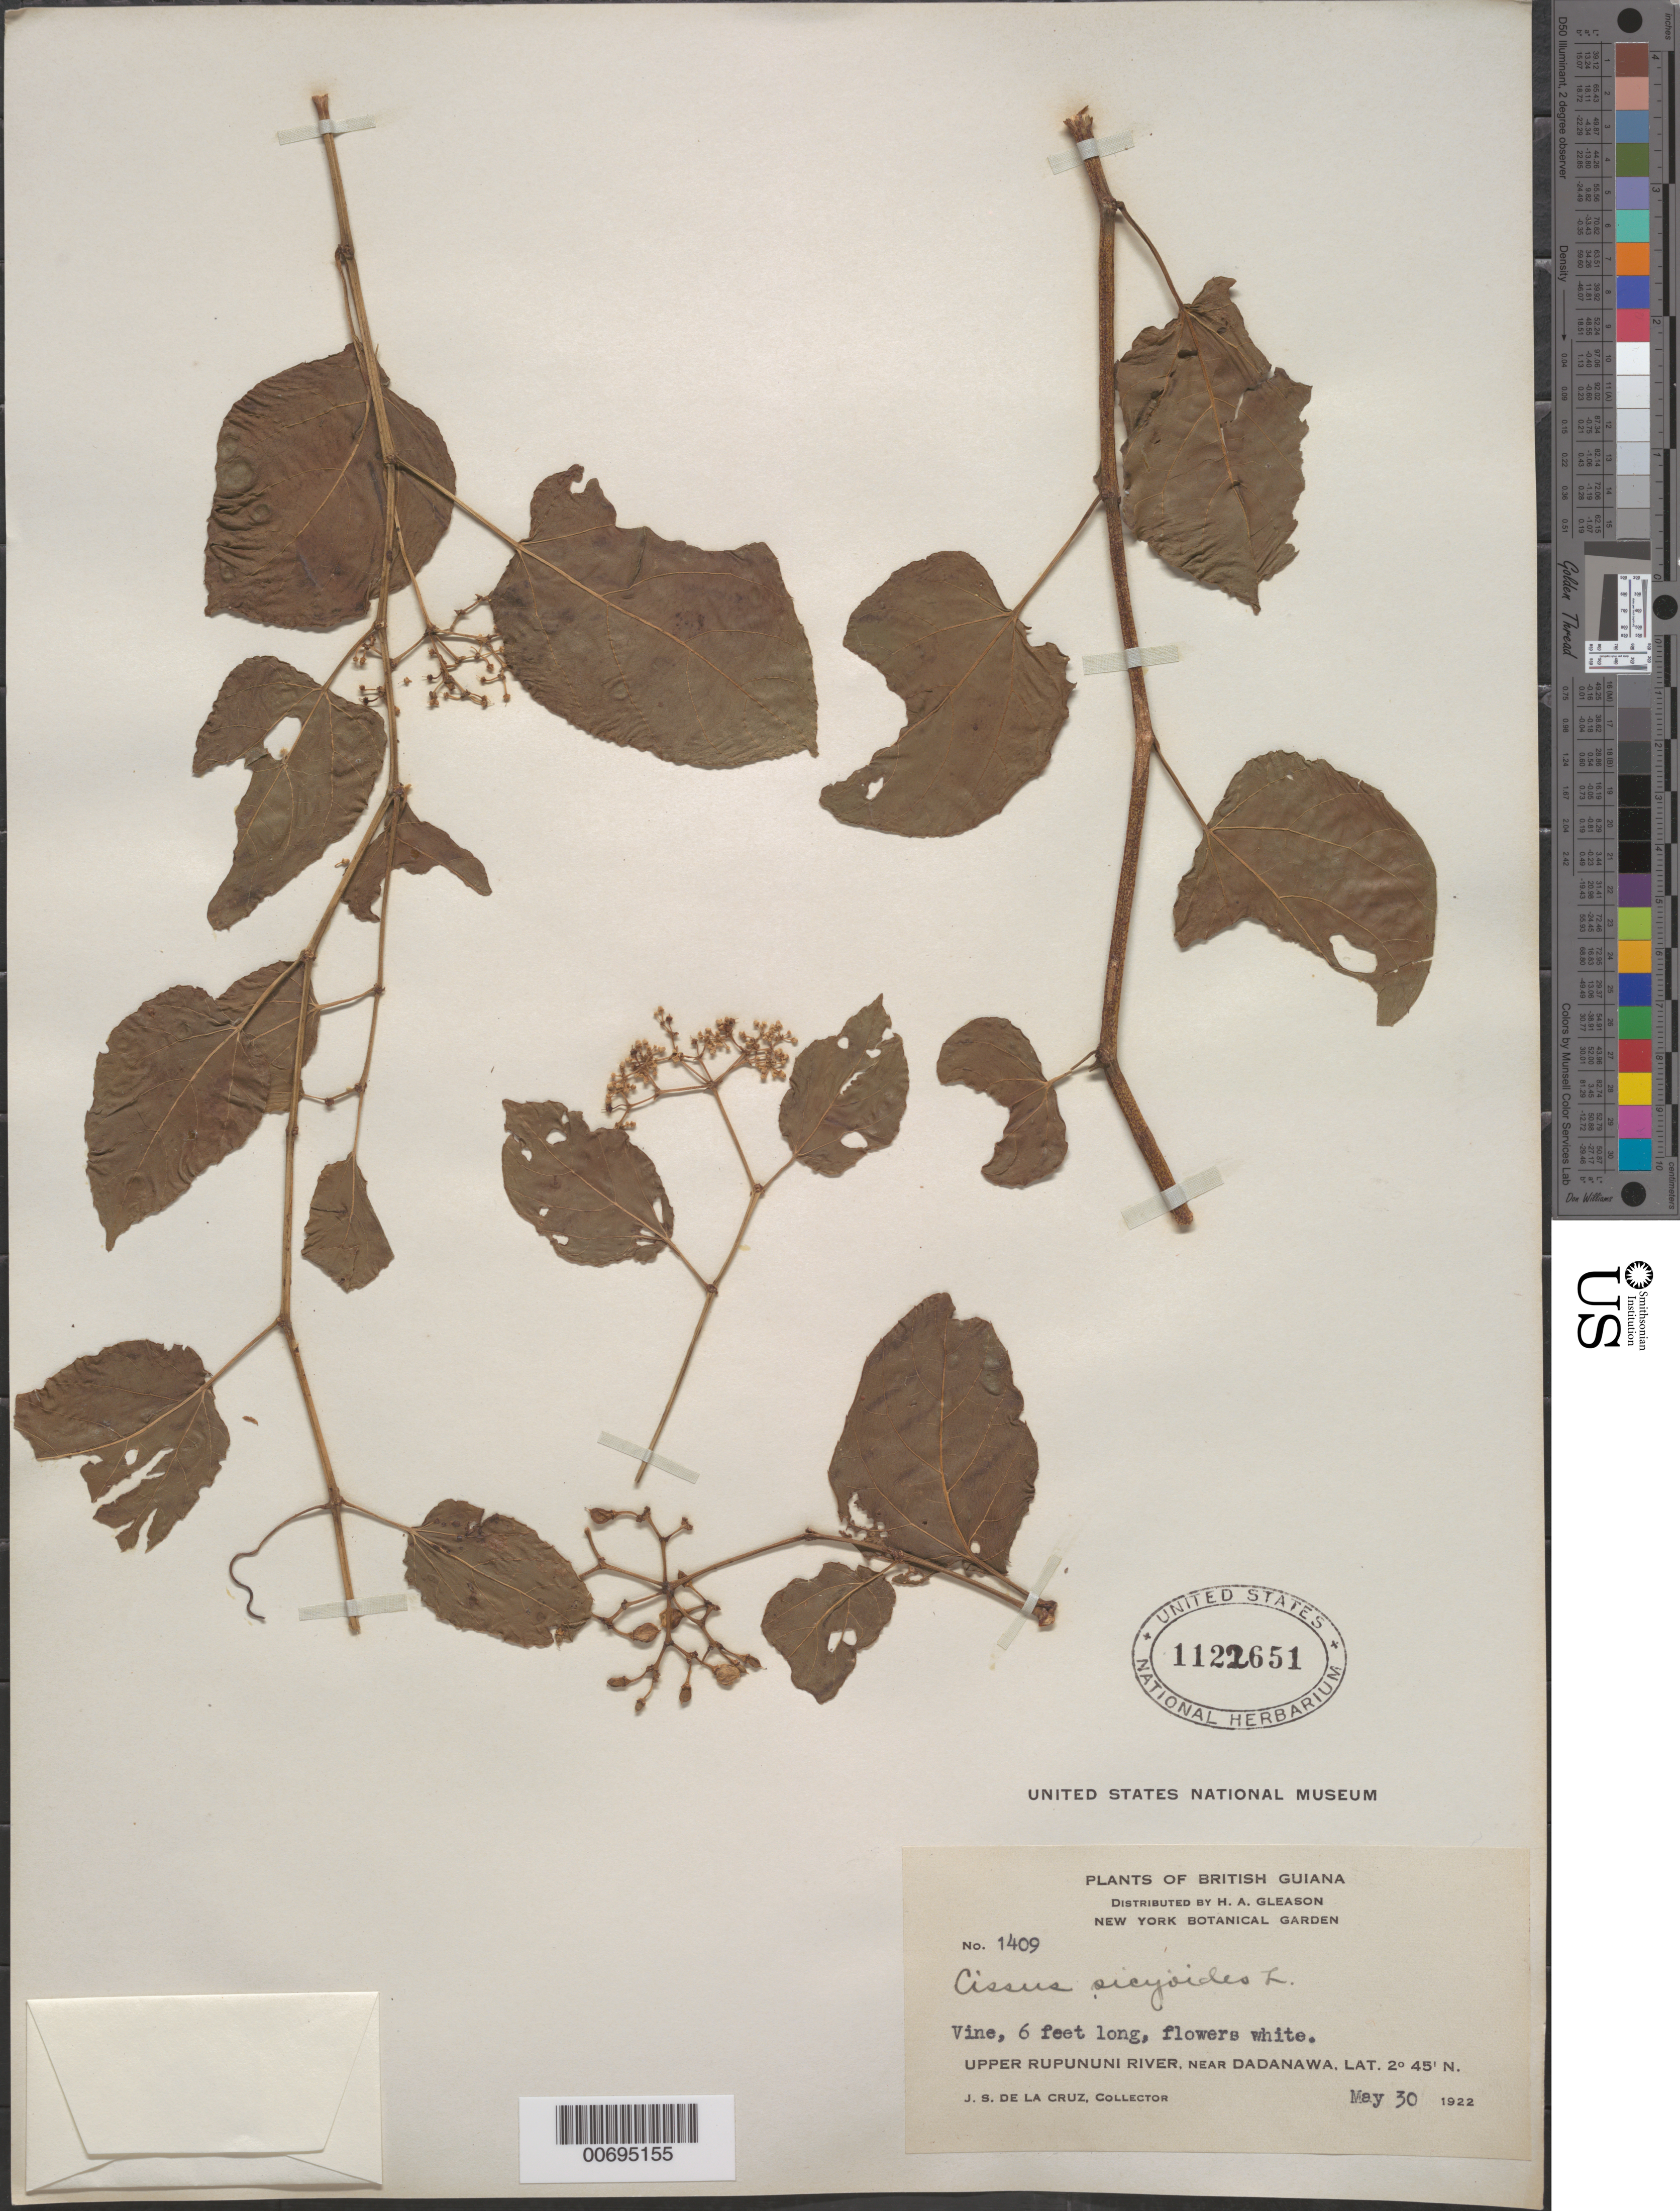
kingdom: Plantae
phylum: Tracheophyta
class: Magnoliopsida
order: Vitales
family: Vitaceae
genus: Cissus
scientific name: Cissus verticillata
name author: (L.) Nicolson & C.E. Jarvis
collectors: J. S. de la Cruz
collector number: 1409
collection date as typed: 30-May-22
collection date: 1922-05-30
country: Guyana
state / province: U. Takutu-U. Essequibo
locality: Dadanawa, vic., upper Rupununi R.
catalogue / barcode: US 1122651